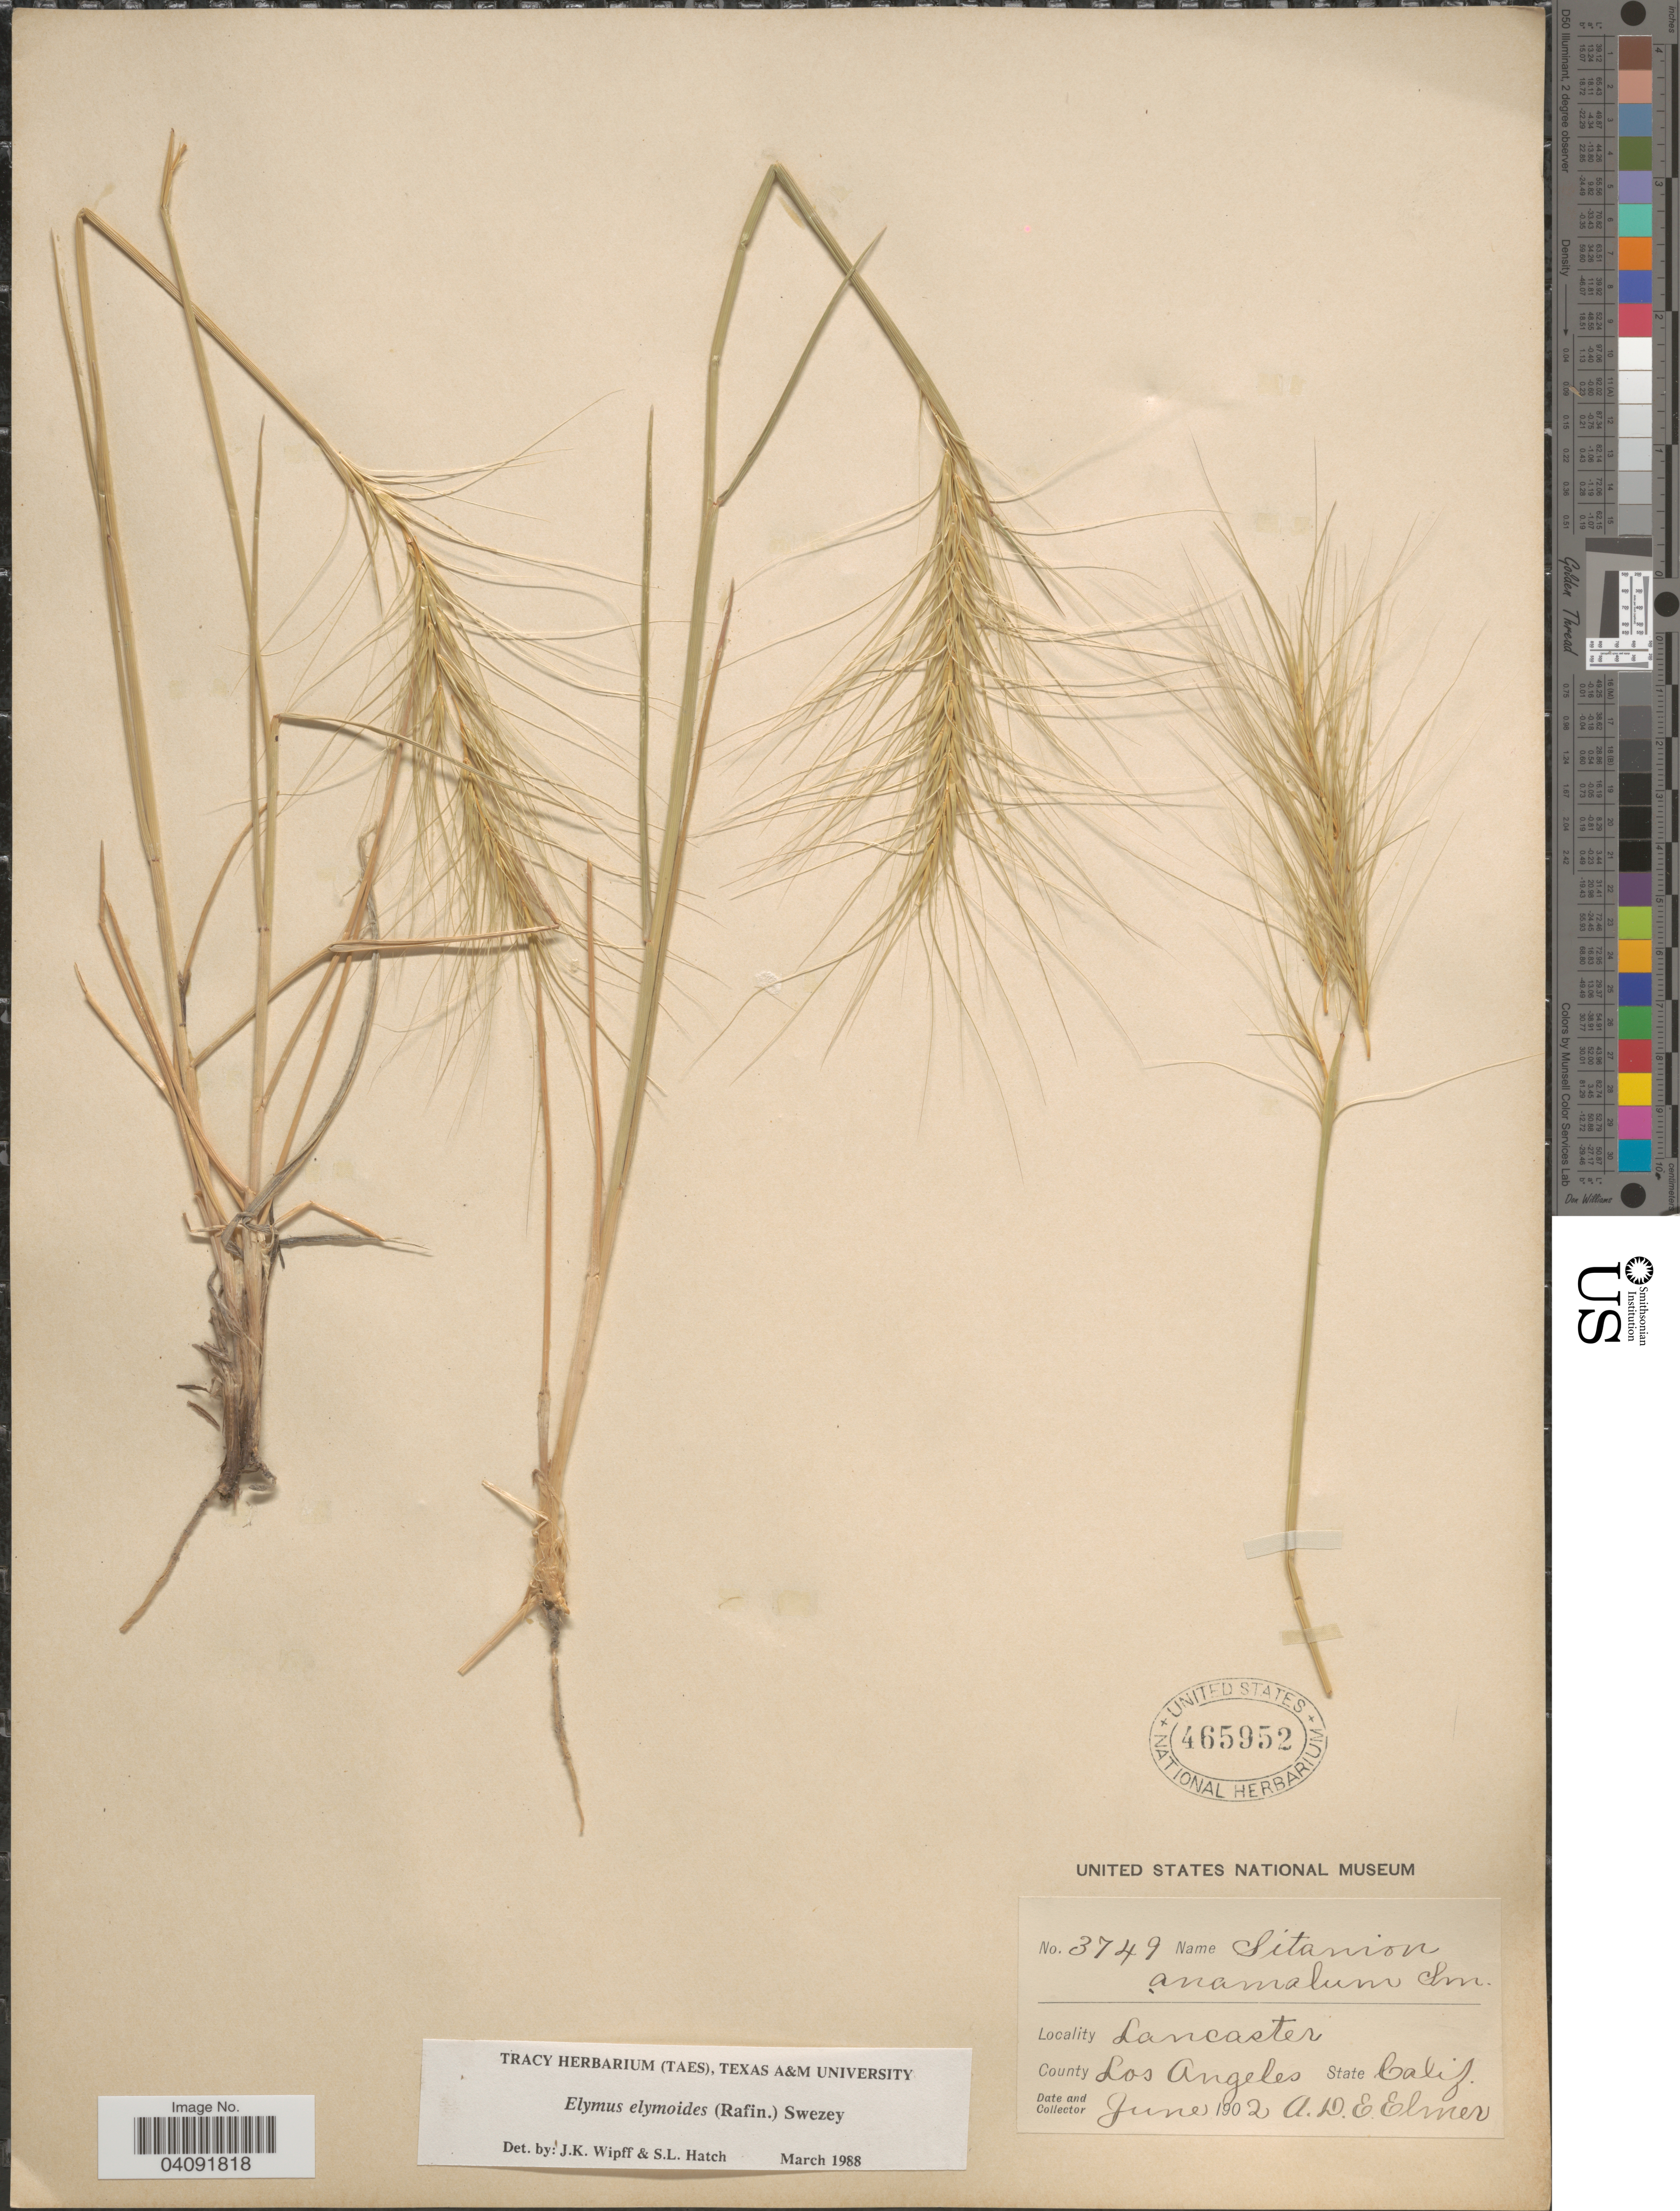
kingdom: Plantae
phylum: Tracheophyta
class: Liliopsida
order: Poales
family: Poaceae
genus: Elymus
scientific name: Elymus elymoides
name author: (Raf.) Swezey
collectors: A. D. E. Elmer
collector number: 3749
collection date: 1902-06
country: United States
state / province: California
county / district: Los Angeles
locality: Lancaster. County Los Angeles.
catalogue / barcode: US 465952